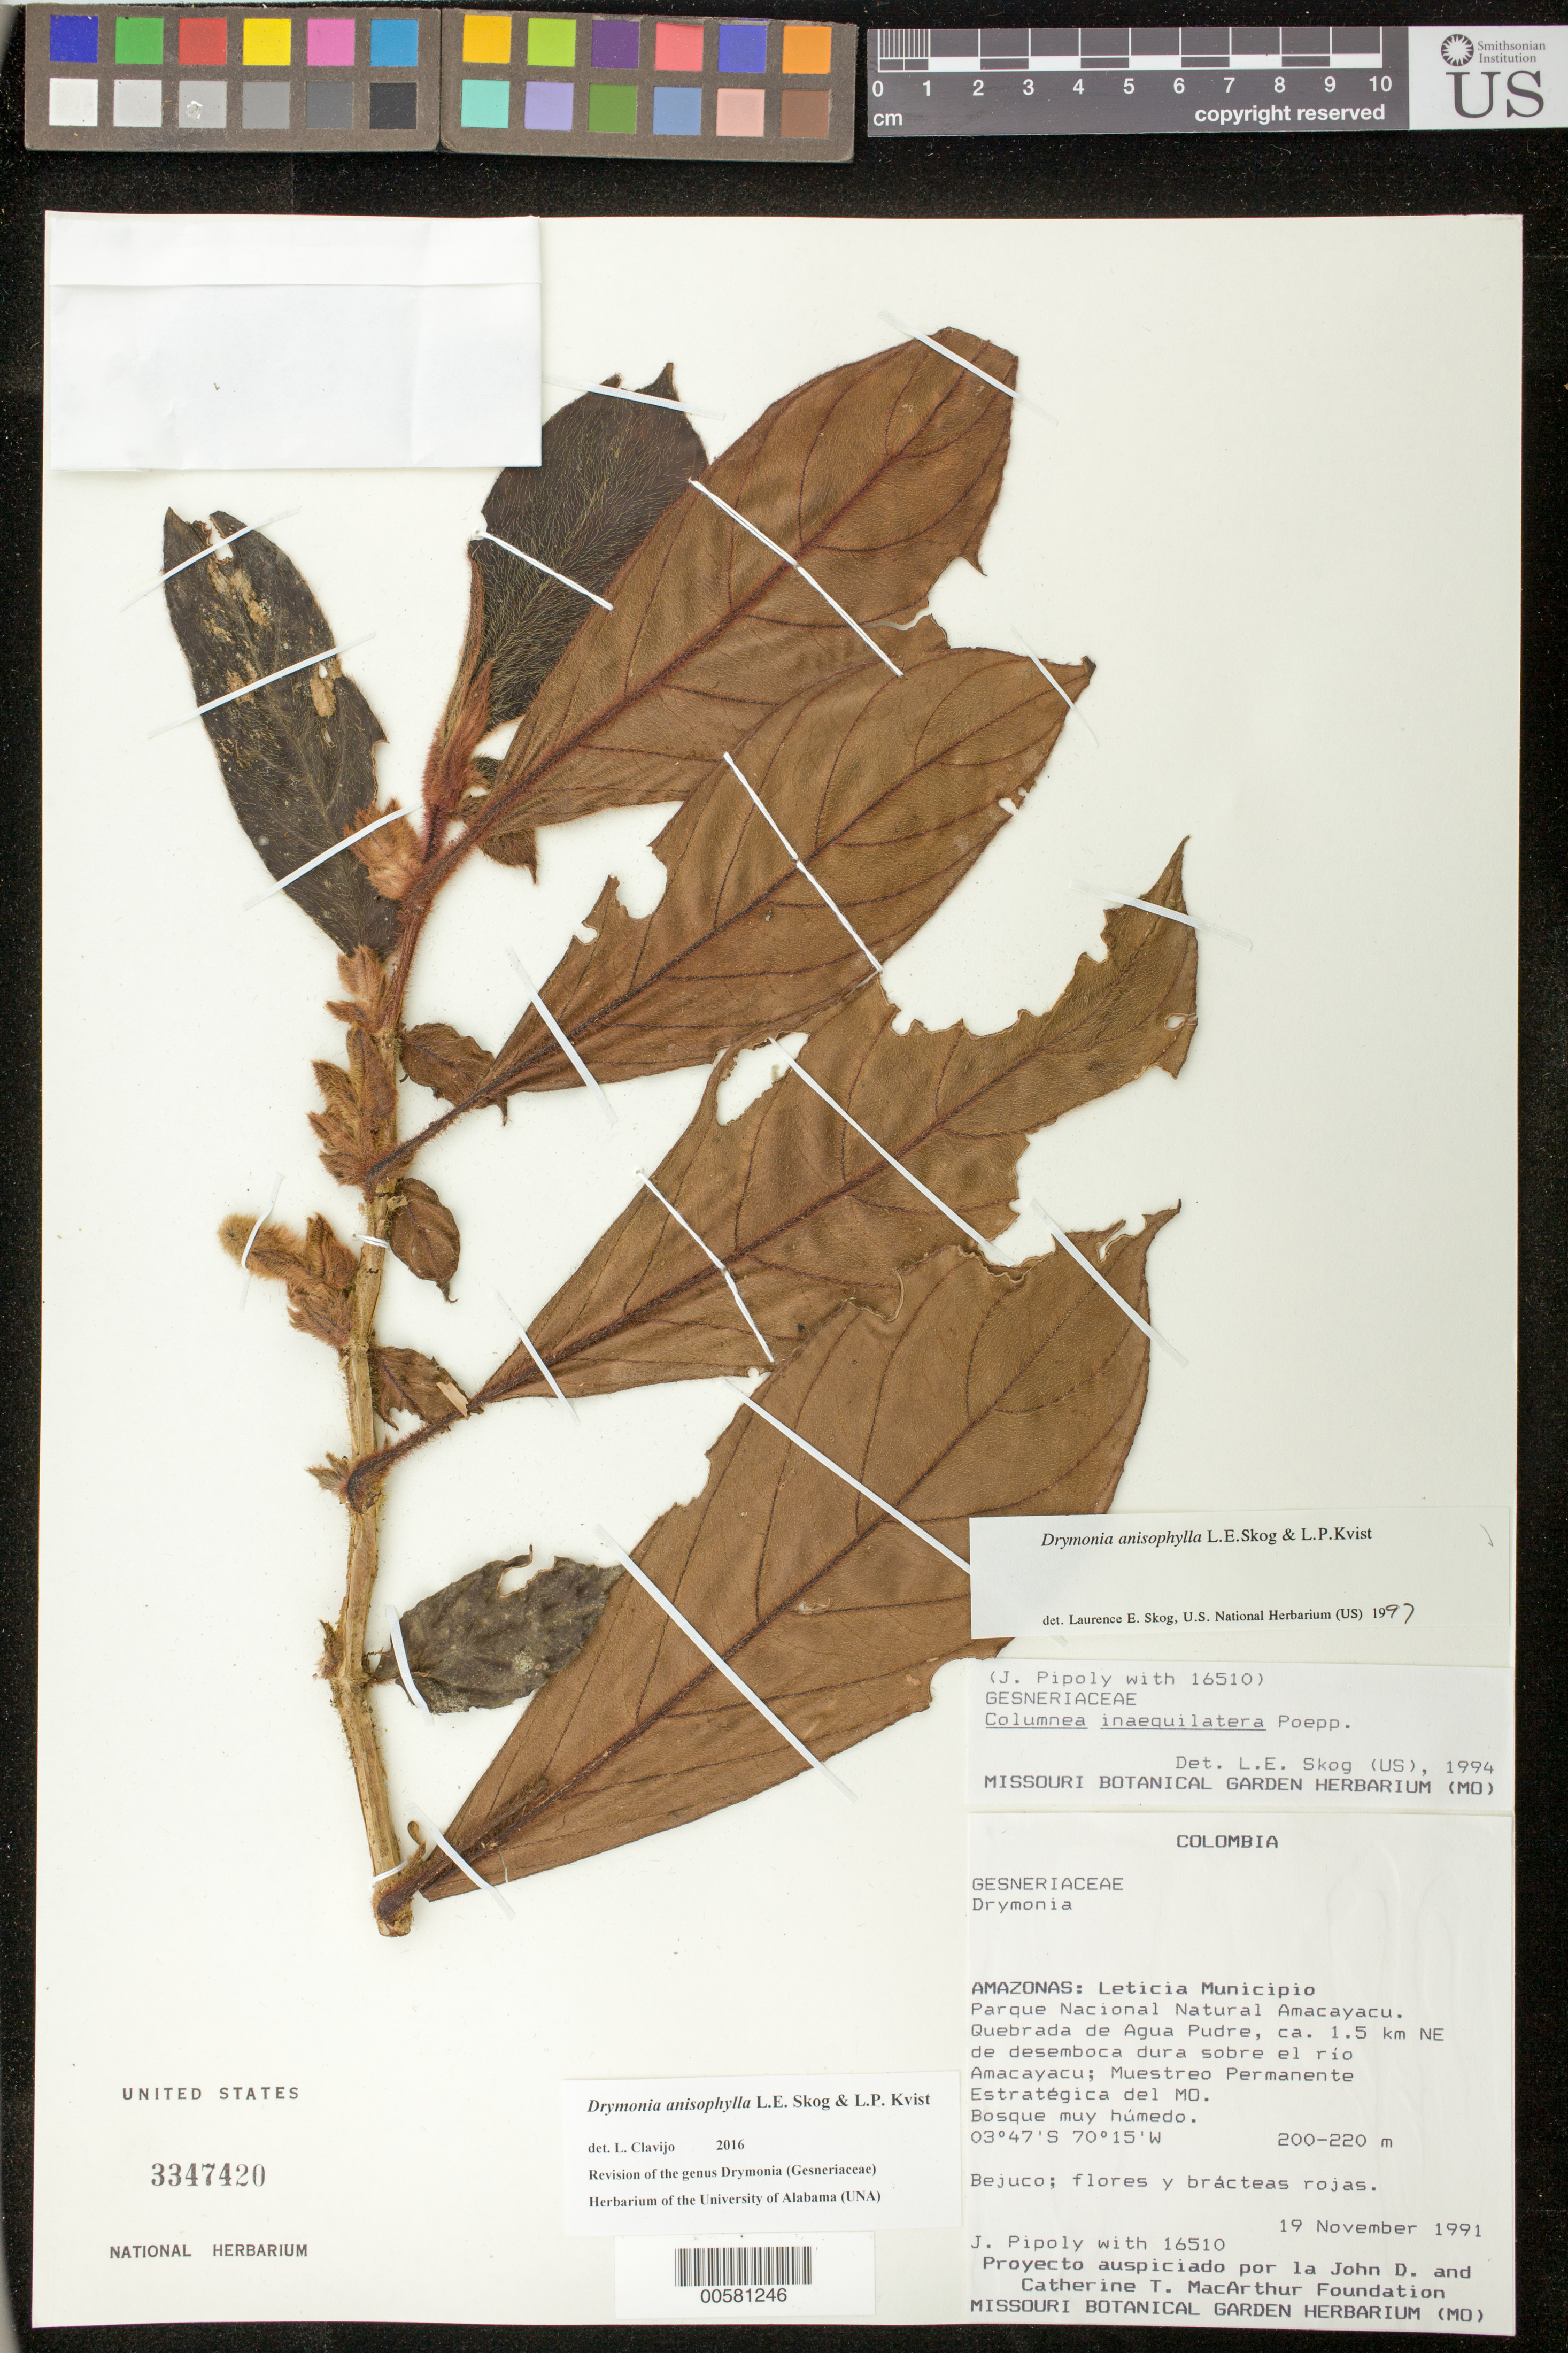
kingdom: Plantae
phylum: Tracheophyta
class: Magnoliopsida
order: Lamiales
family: Gesneriaceae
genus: Drymonia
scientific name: Drymonia anisophylla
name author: L.E. Skog & L.P. Kvist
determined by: Skog, Laurence E.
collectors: J. J. Pipoly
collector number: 16510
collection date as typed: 19 Nov 1991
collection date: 1991-11-19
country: Colombia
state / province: Amazônas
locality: Mpio. Leticia; Parque Nacional Natural Amacayacu; Quebrada de Agua Pudre, ca. 1.5 km NE de desemboca dura sobre el río Amacayacu; Muestreo Permanente Estratégica del MO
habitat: Bosque muy húmedo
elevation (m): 200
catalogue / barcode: US 3347420